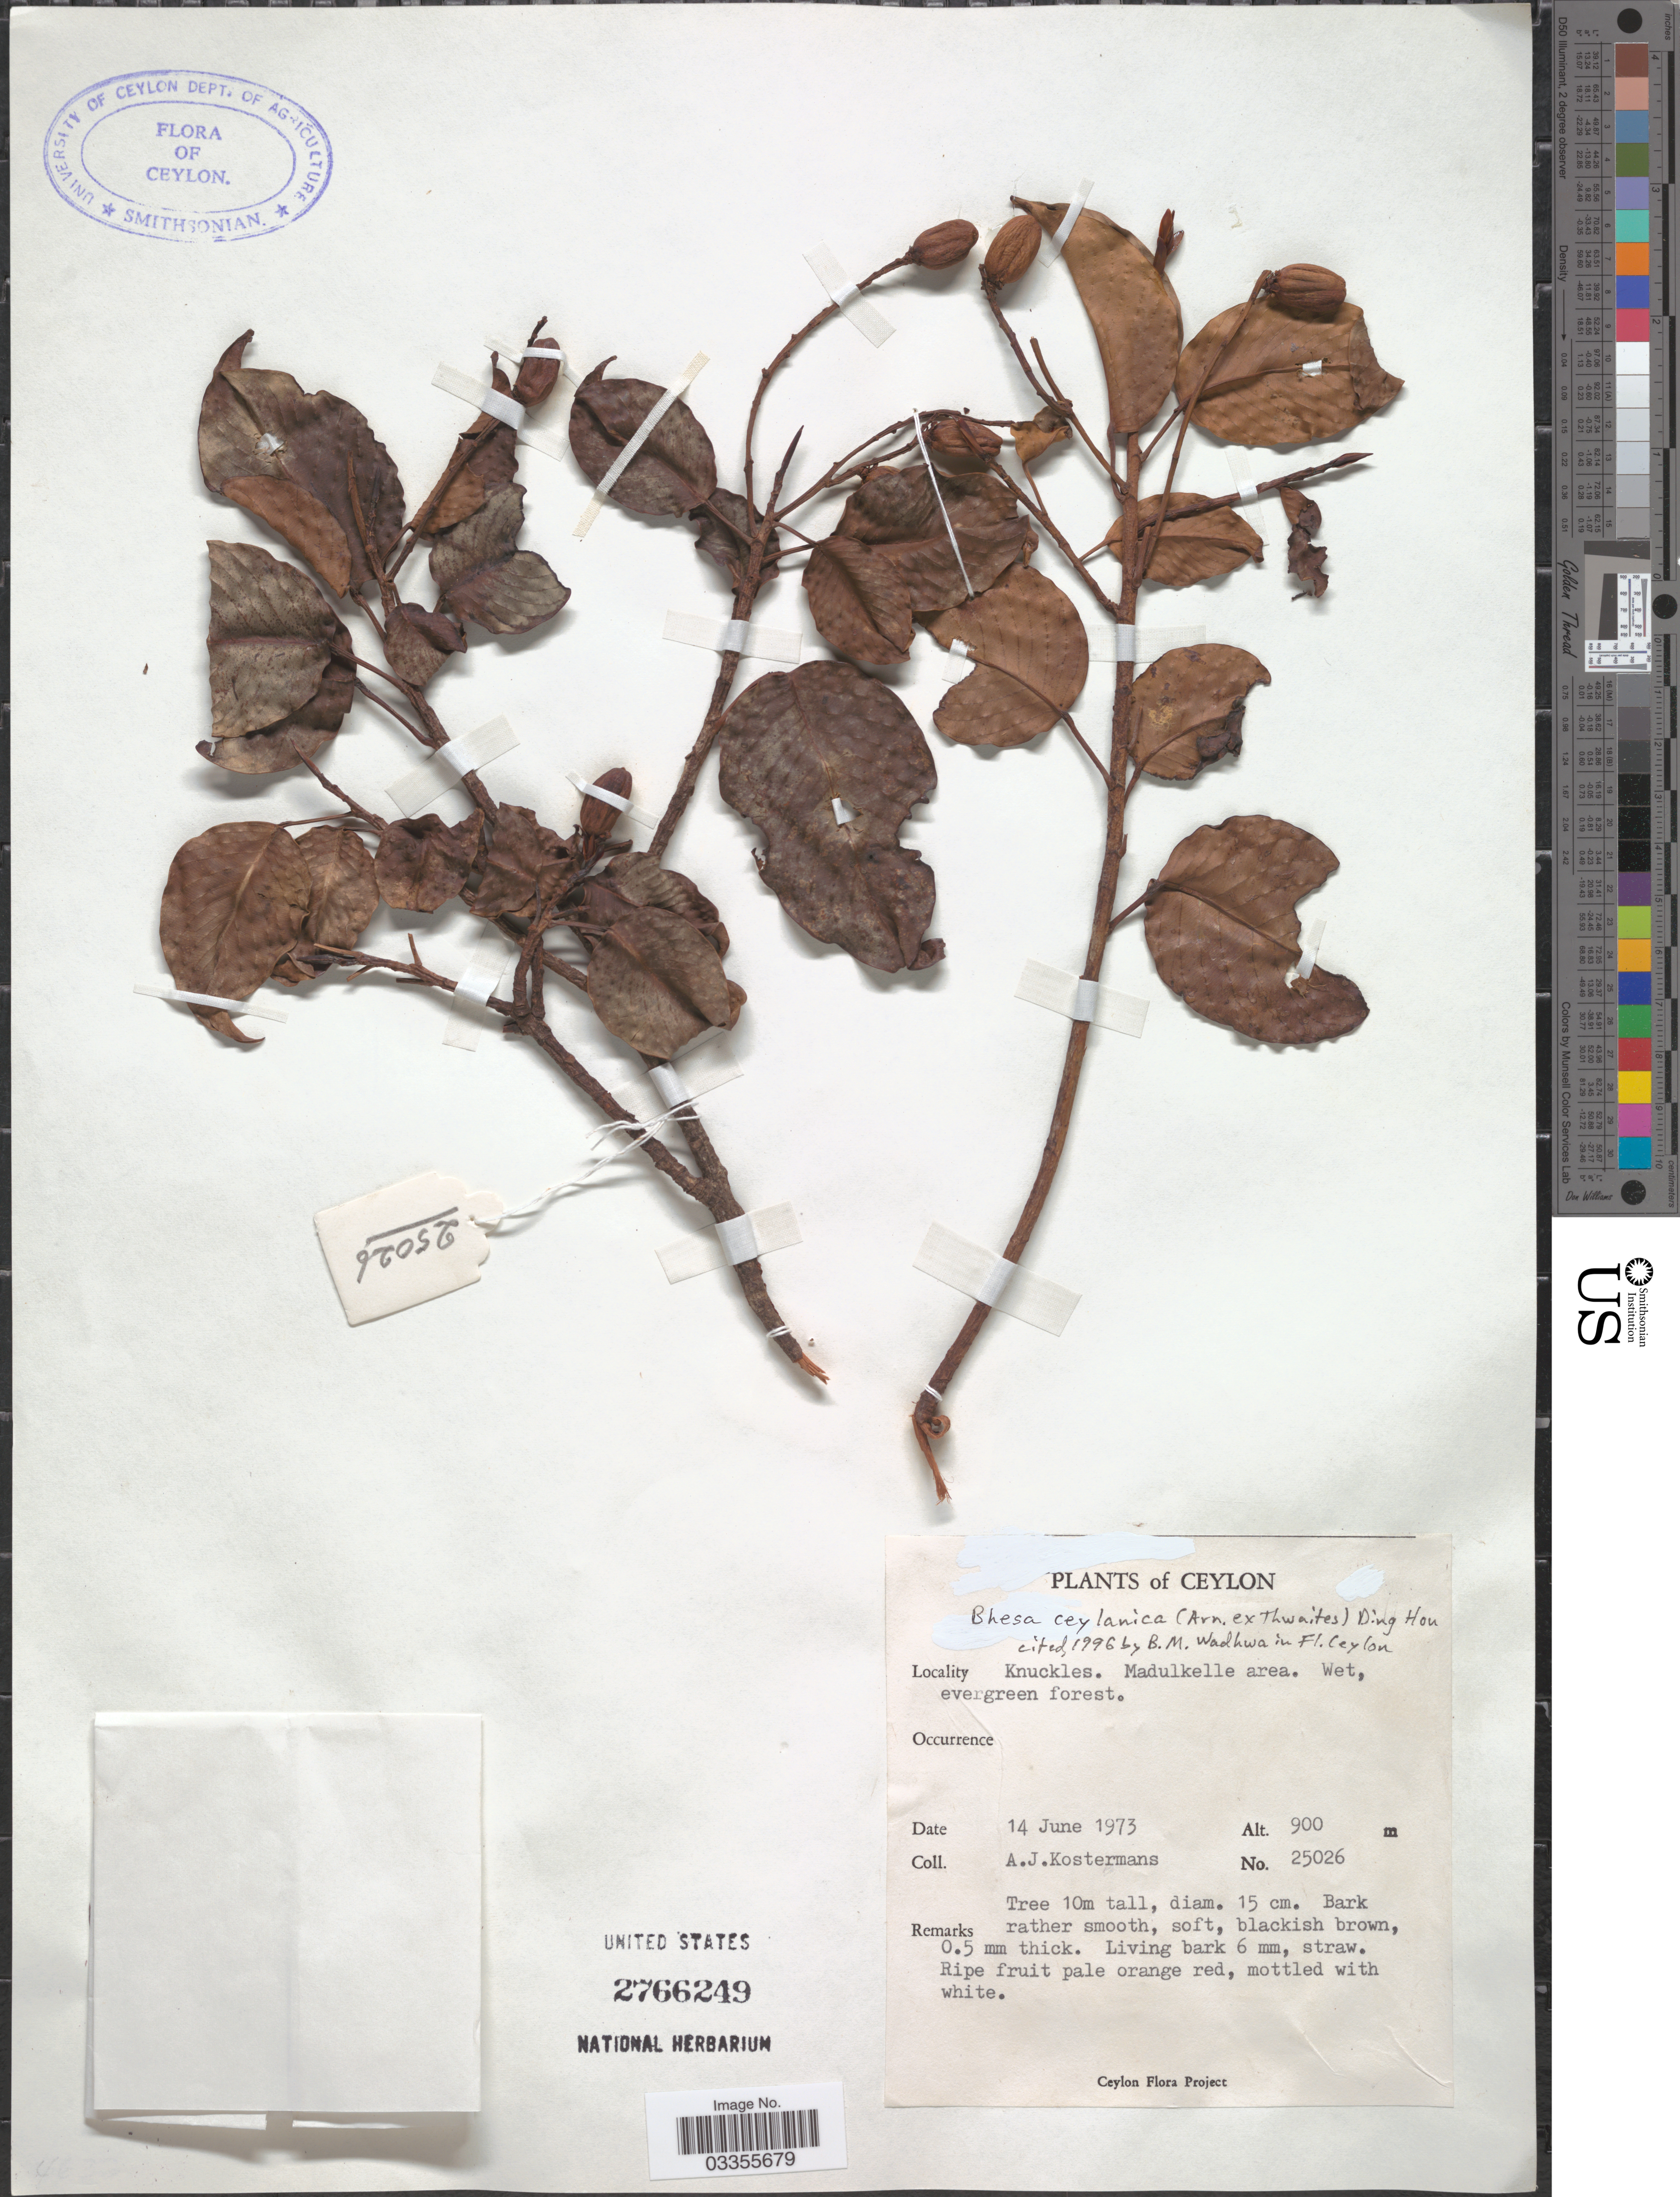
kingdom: Plantae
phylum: Tracheophyta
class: Magnoliopsida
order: Malpighiales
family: Centroplacaceae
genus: Bhesa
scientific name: Bhesa ceylanica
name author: (Arn. ex Thwaites) Ding Hou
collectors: A. J. G. Kostermans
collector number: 25026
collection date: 1973-06-14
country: Sri Lanka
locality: Ceylon. Knuckles. Madulkelle area.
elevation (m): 900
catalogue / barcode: US 2766249